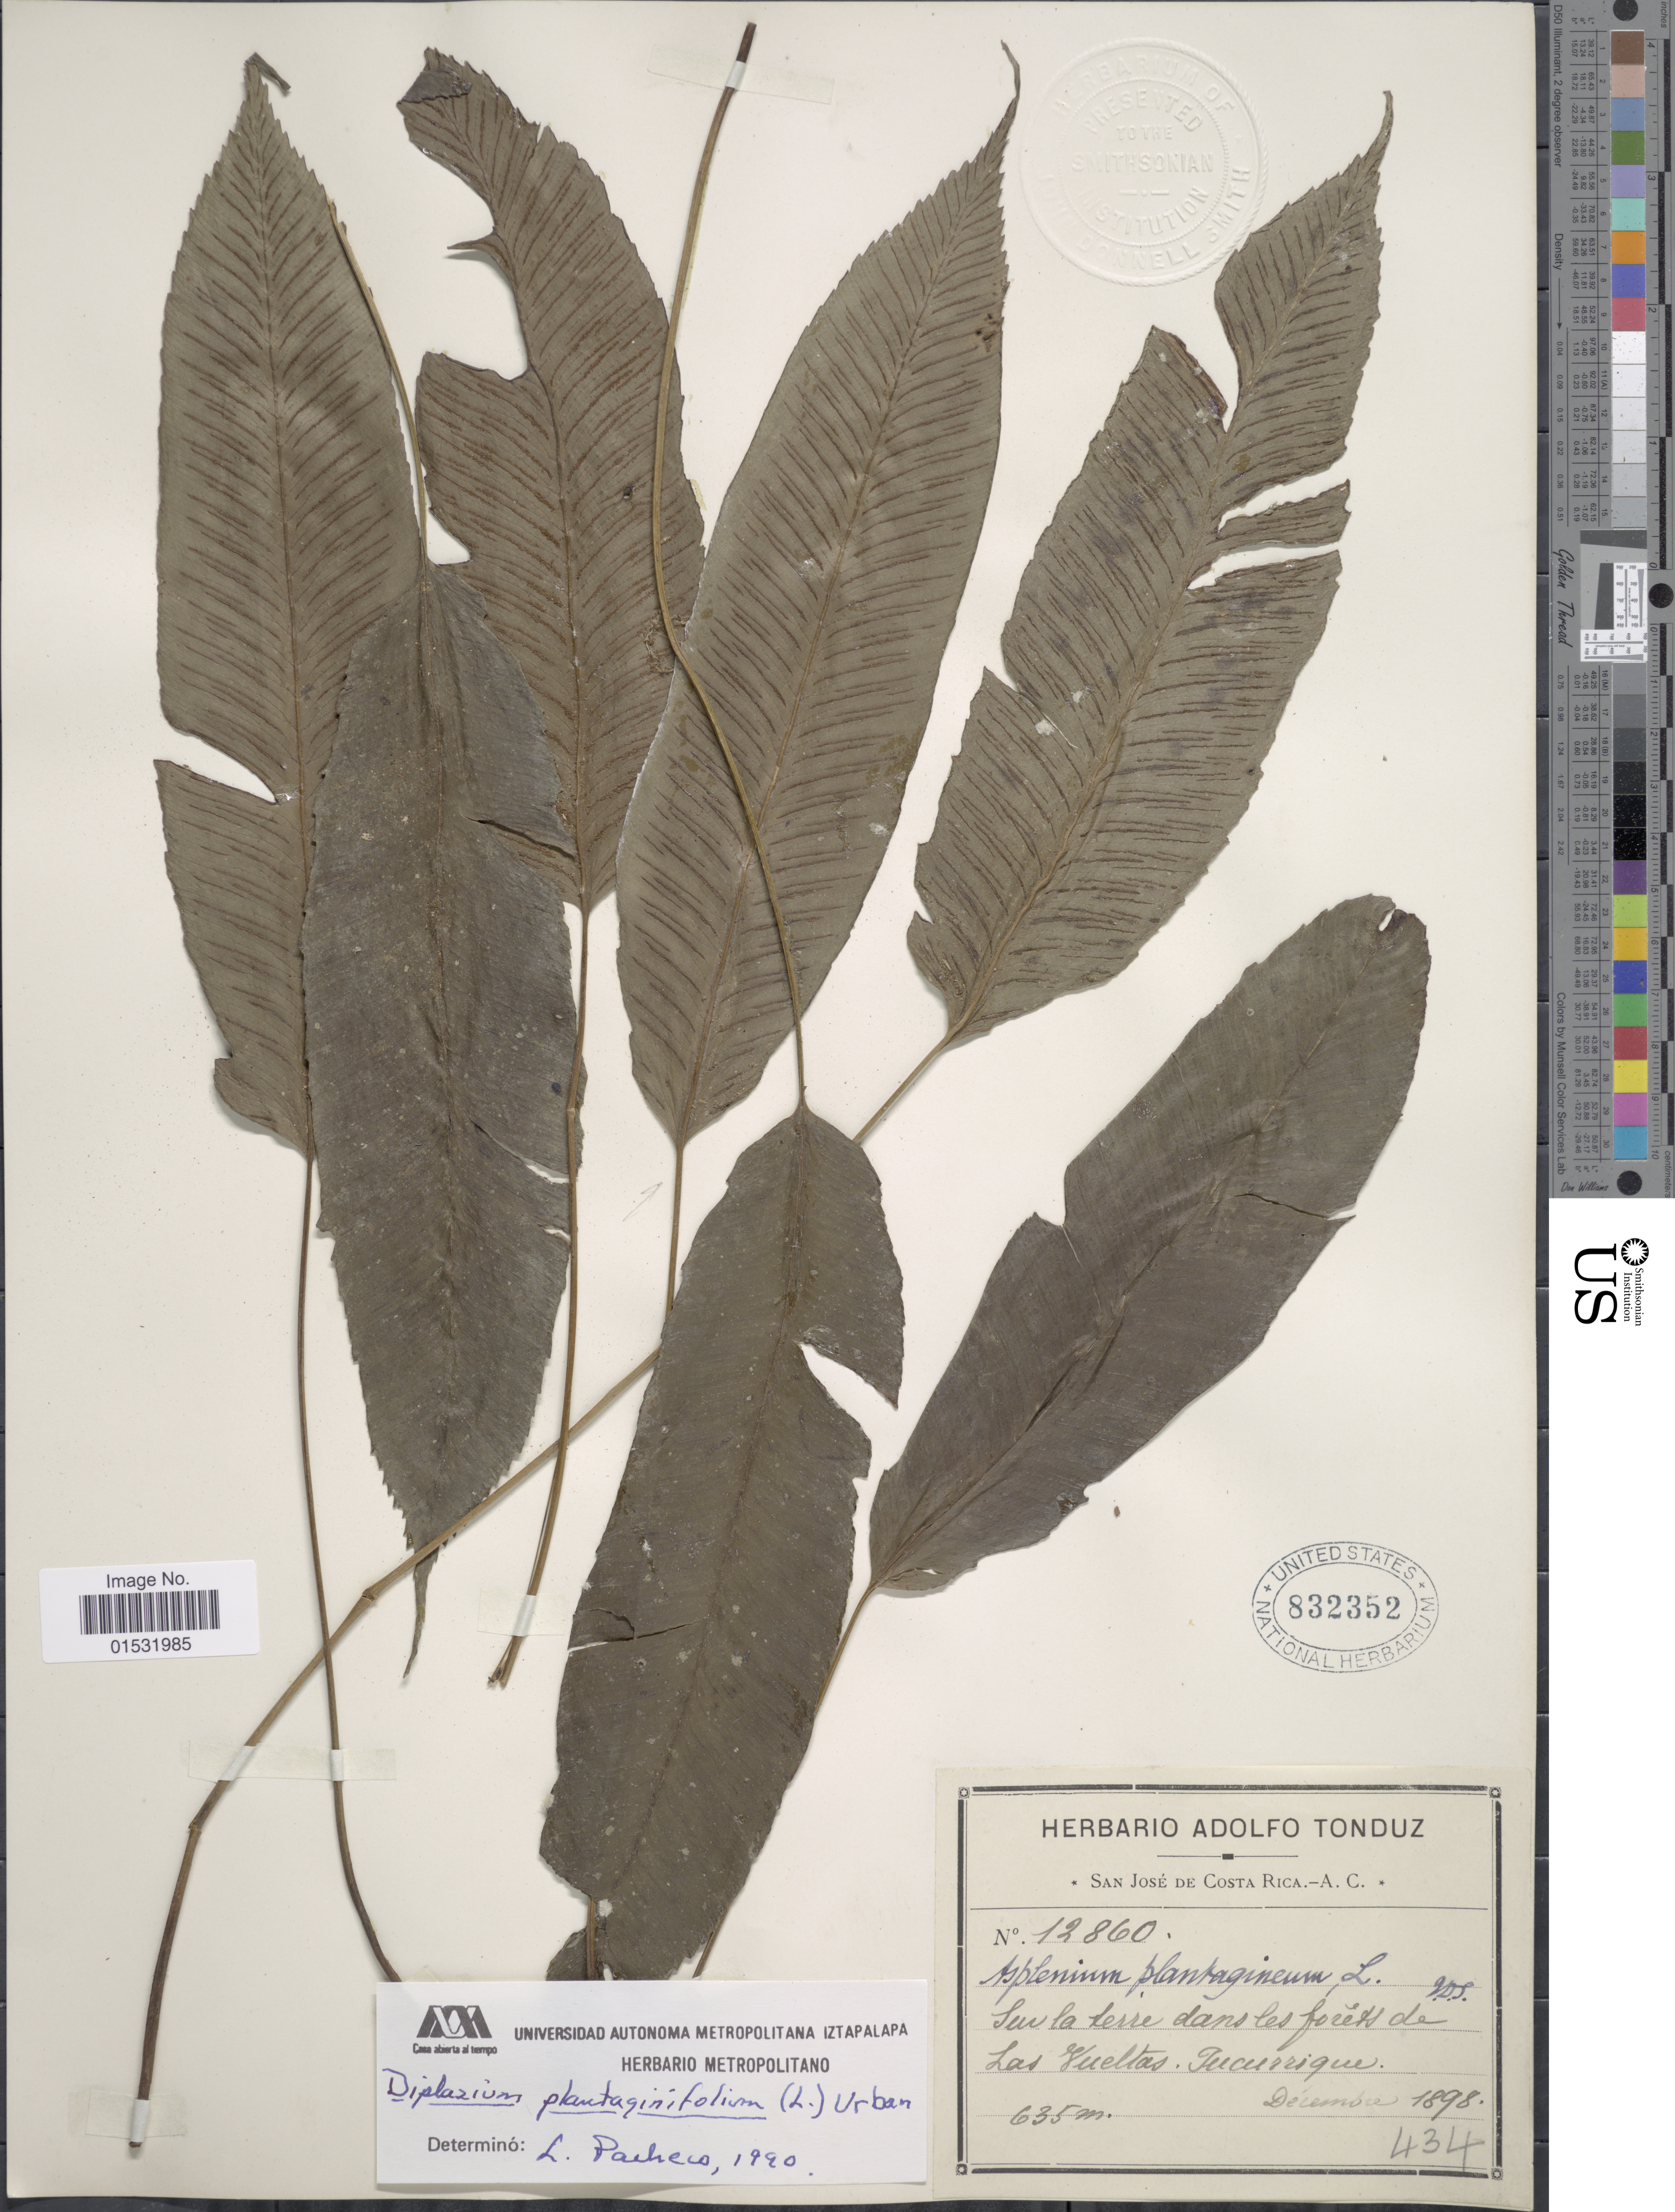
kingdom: Plantae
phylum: Tracheophyta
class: Polypodiopsida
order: Polypodiales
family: Athyriaceae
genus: Diplazium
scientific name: Diplazium plantaginifolium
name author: (L.) Urb.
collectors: ex Herb. Adolfo Tonduz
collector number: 12860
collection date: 1898-12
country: Costa Rica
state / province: San José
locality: Las Vueltas. Tucurrique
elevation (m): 635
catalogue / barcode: US 832352